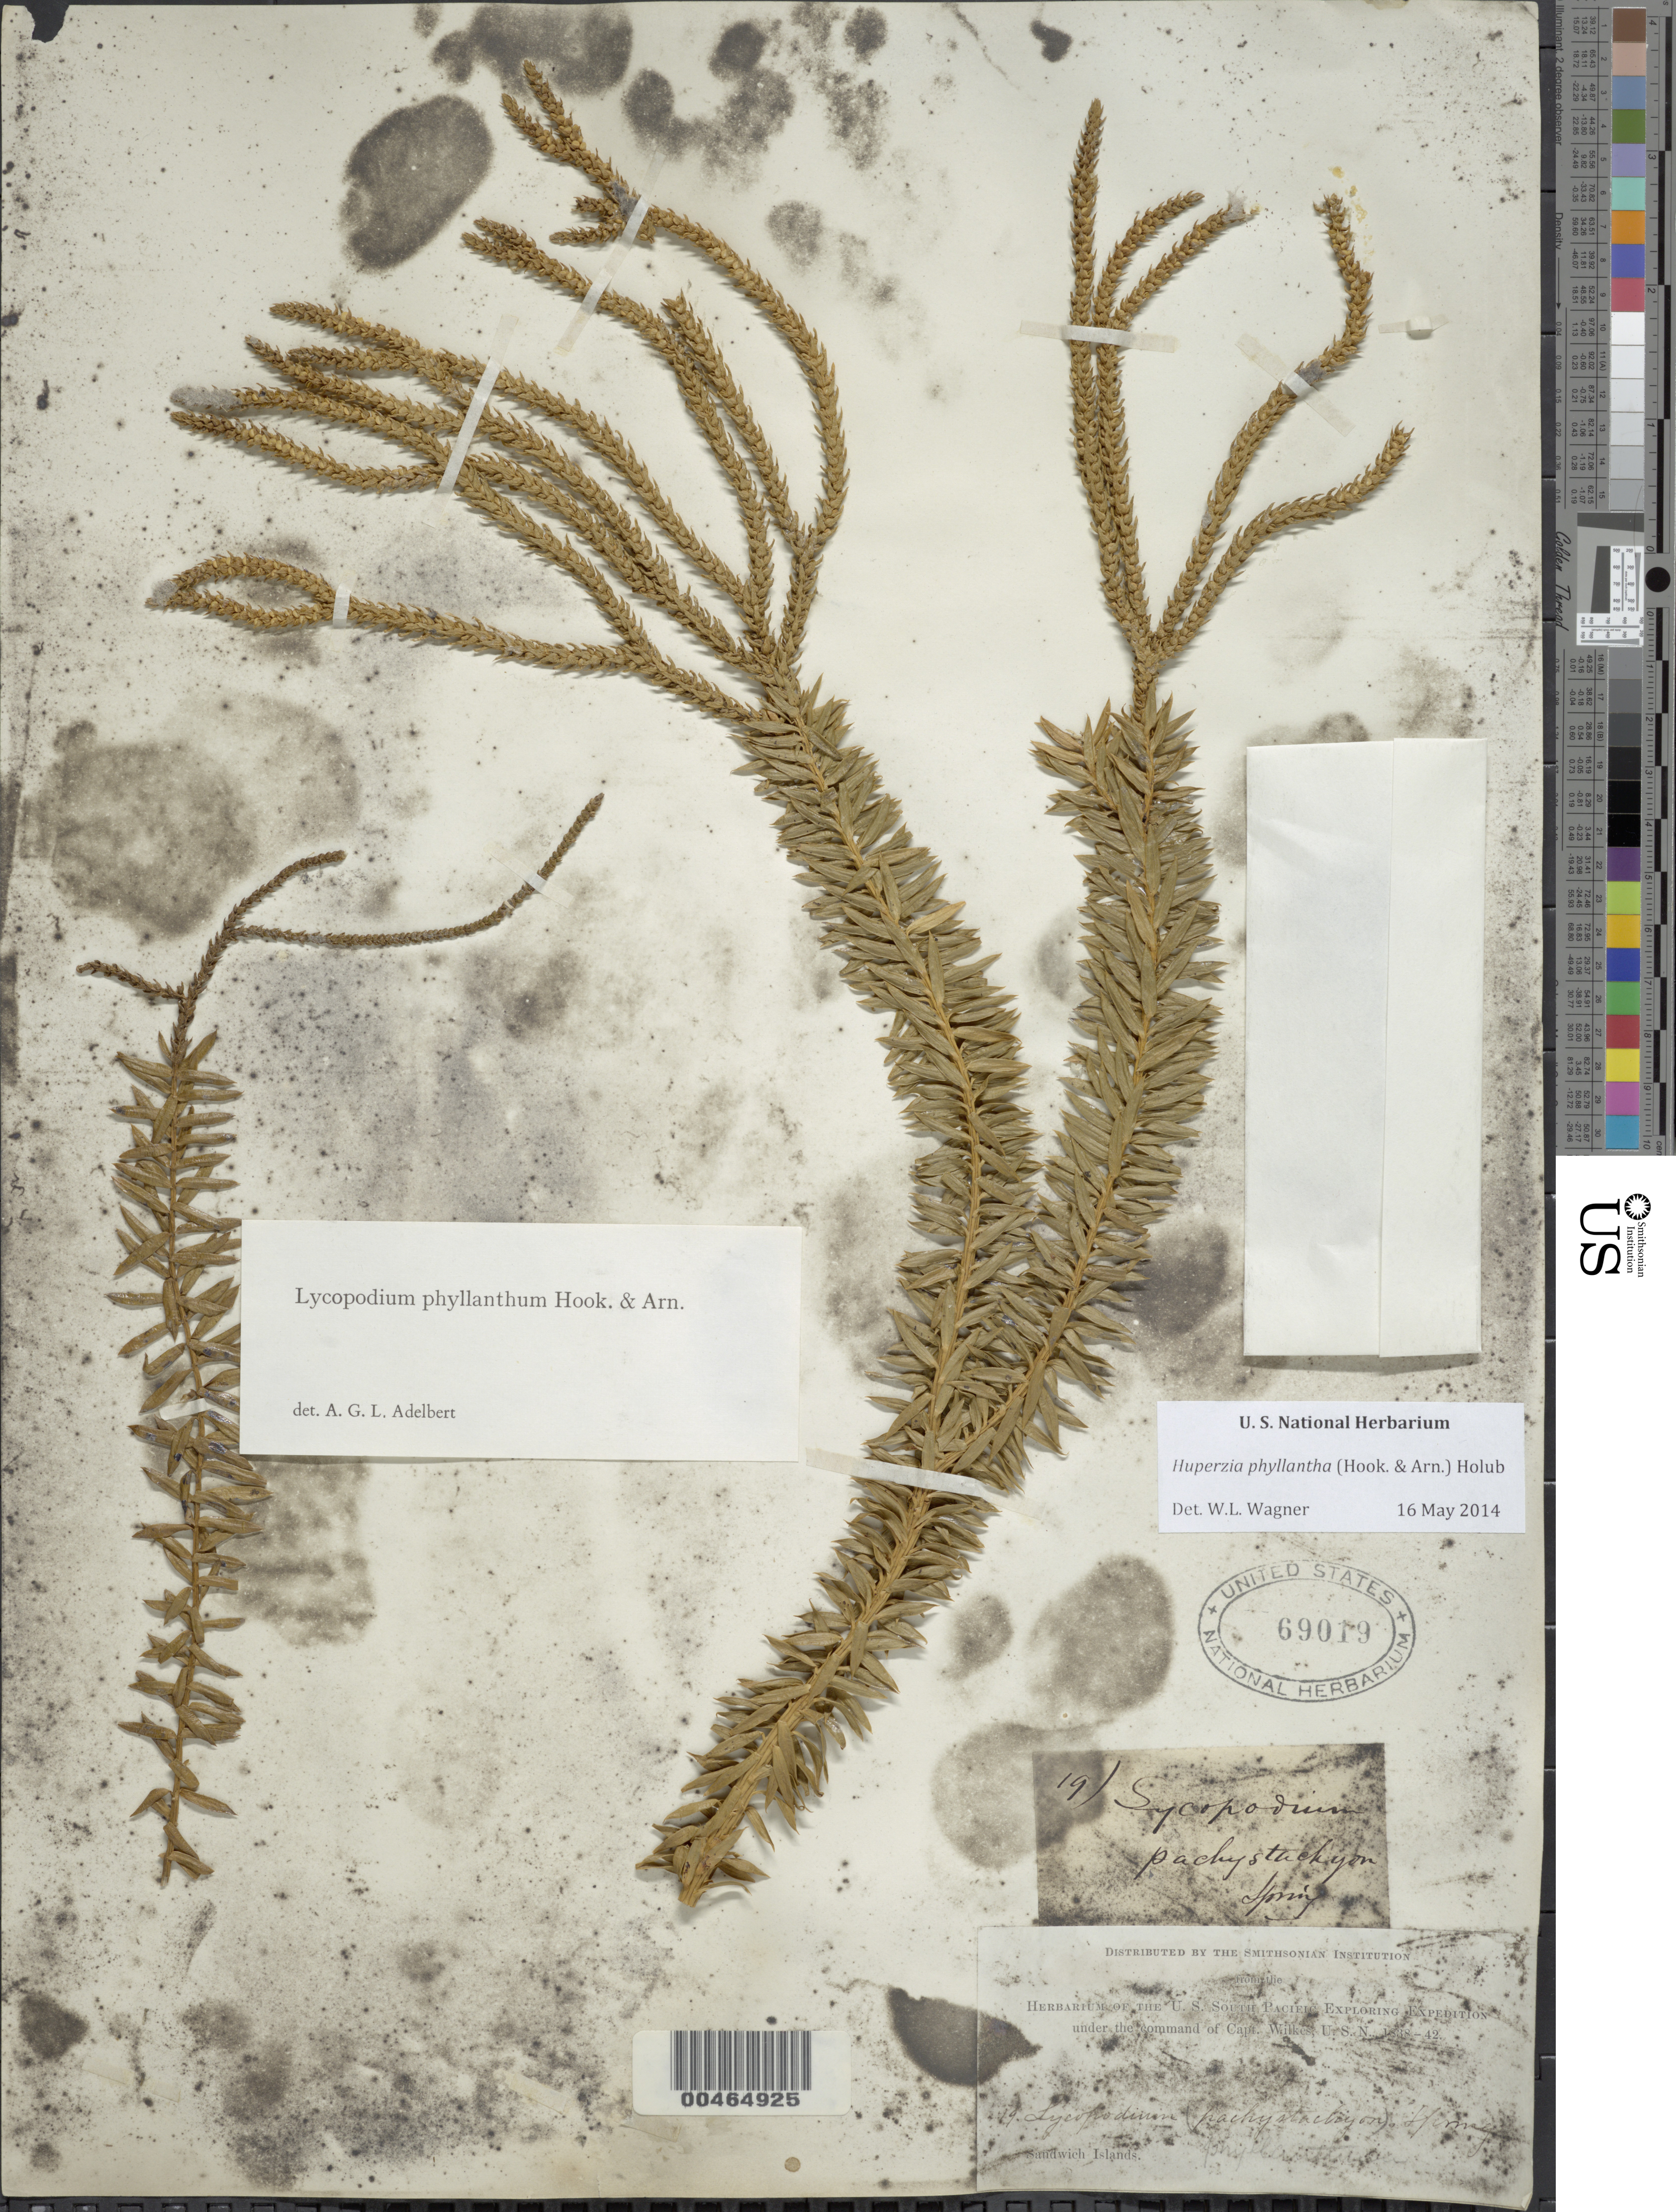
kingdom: Plantae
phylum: Tracheophyta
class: Lycopodiopsida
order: Lycopodiales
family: Lycopodiaceae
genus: Phlegmariurus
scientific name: Phlegmariurus phyllanthus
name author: (Hook. & Arn.) R.D. Dixit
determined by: Field, A. R.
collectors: Wilkes Explor. Exped.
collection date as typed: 1838 to -- --- 1842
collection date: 1838/1842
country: United States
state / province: Hawaii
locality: Sandwich Islands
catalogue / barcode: US 69019